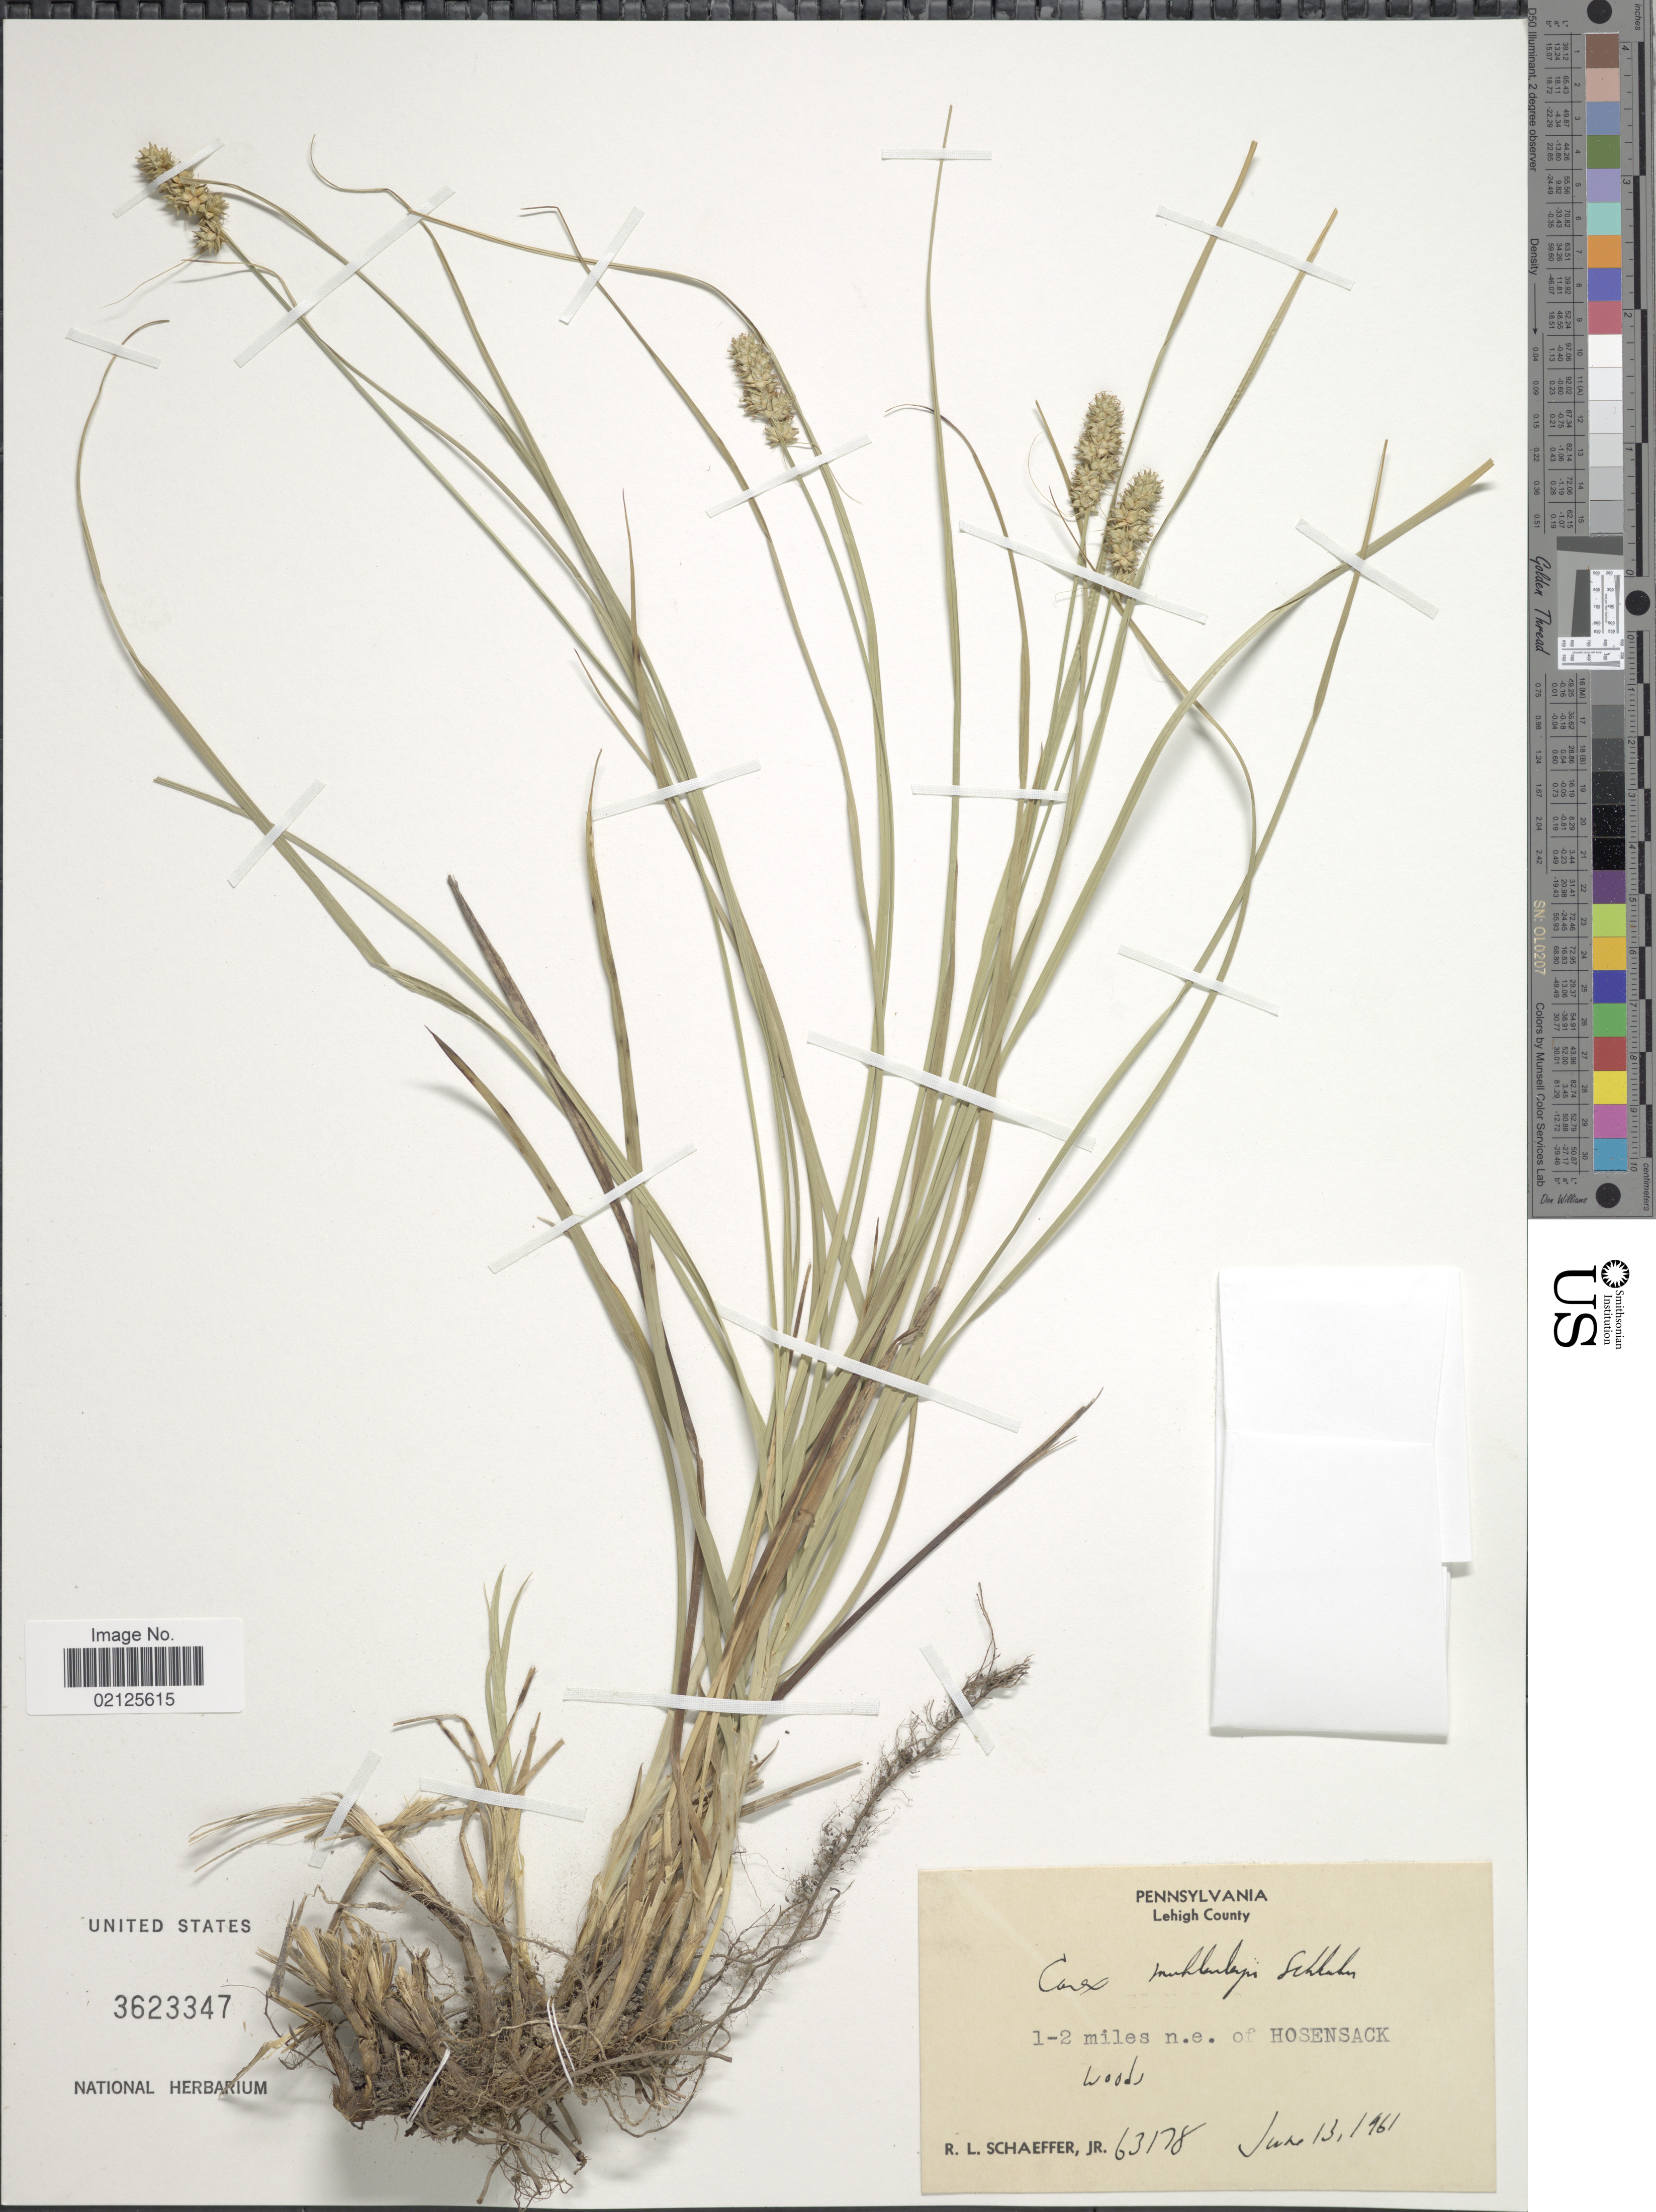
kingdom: Plantae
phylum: Tracheophyta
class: Liliopsida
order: Poales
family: Cyperaceae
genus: Carex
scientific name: Carex muehlenbergii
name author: Willd.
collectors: R. L. Schaeffer Jr.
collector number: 63178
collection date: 1961-06-13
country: United States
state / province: Pennsylvania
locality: Lehigh County, 1-2 miles n.e. of Hosensack, Woods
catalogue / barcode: US 3623347